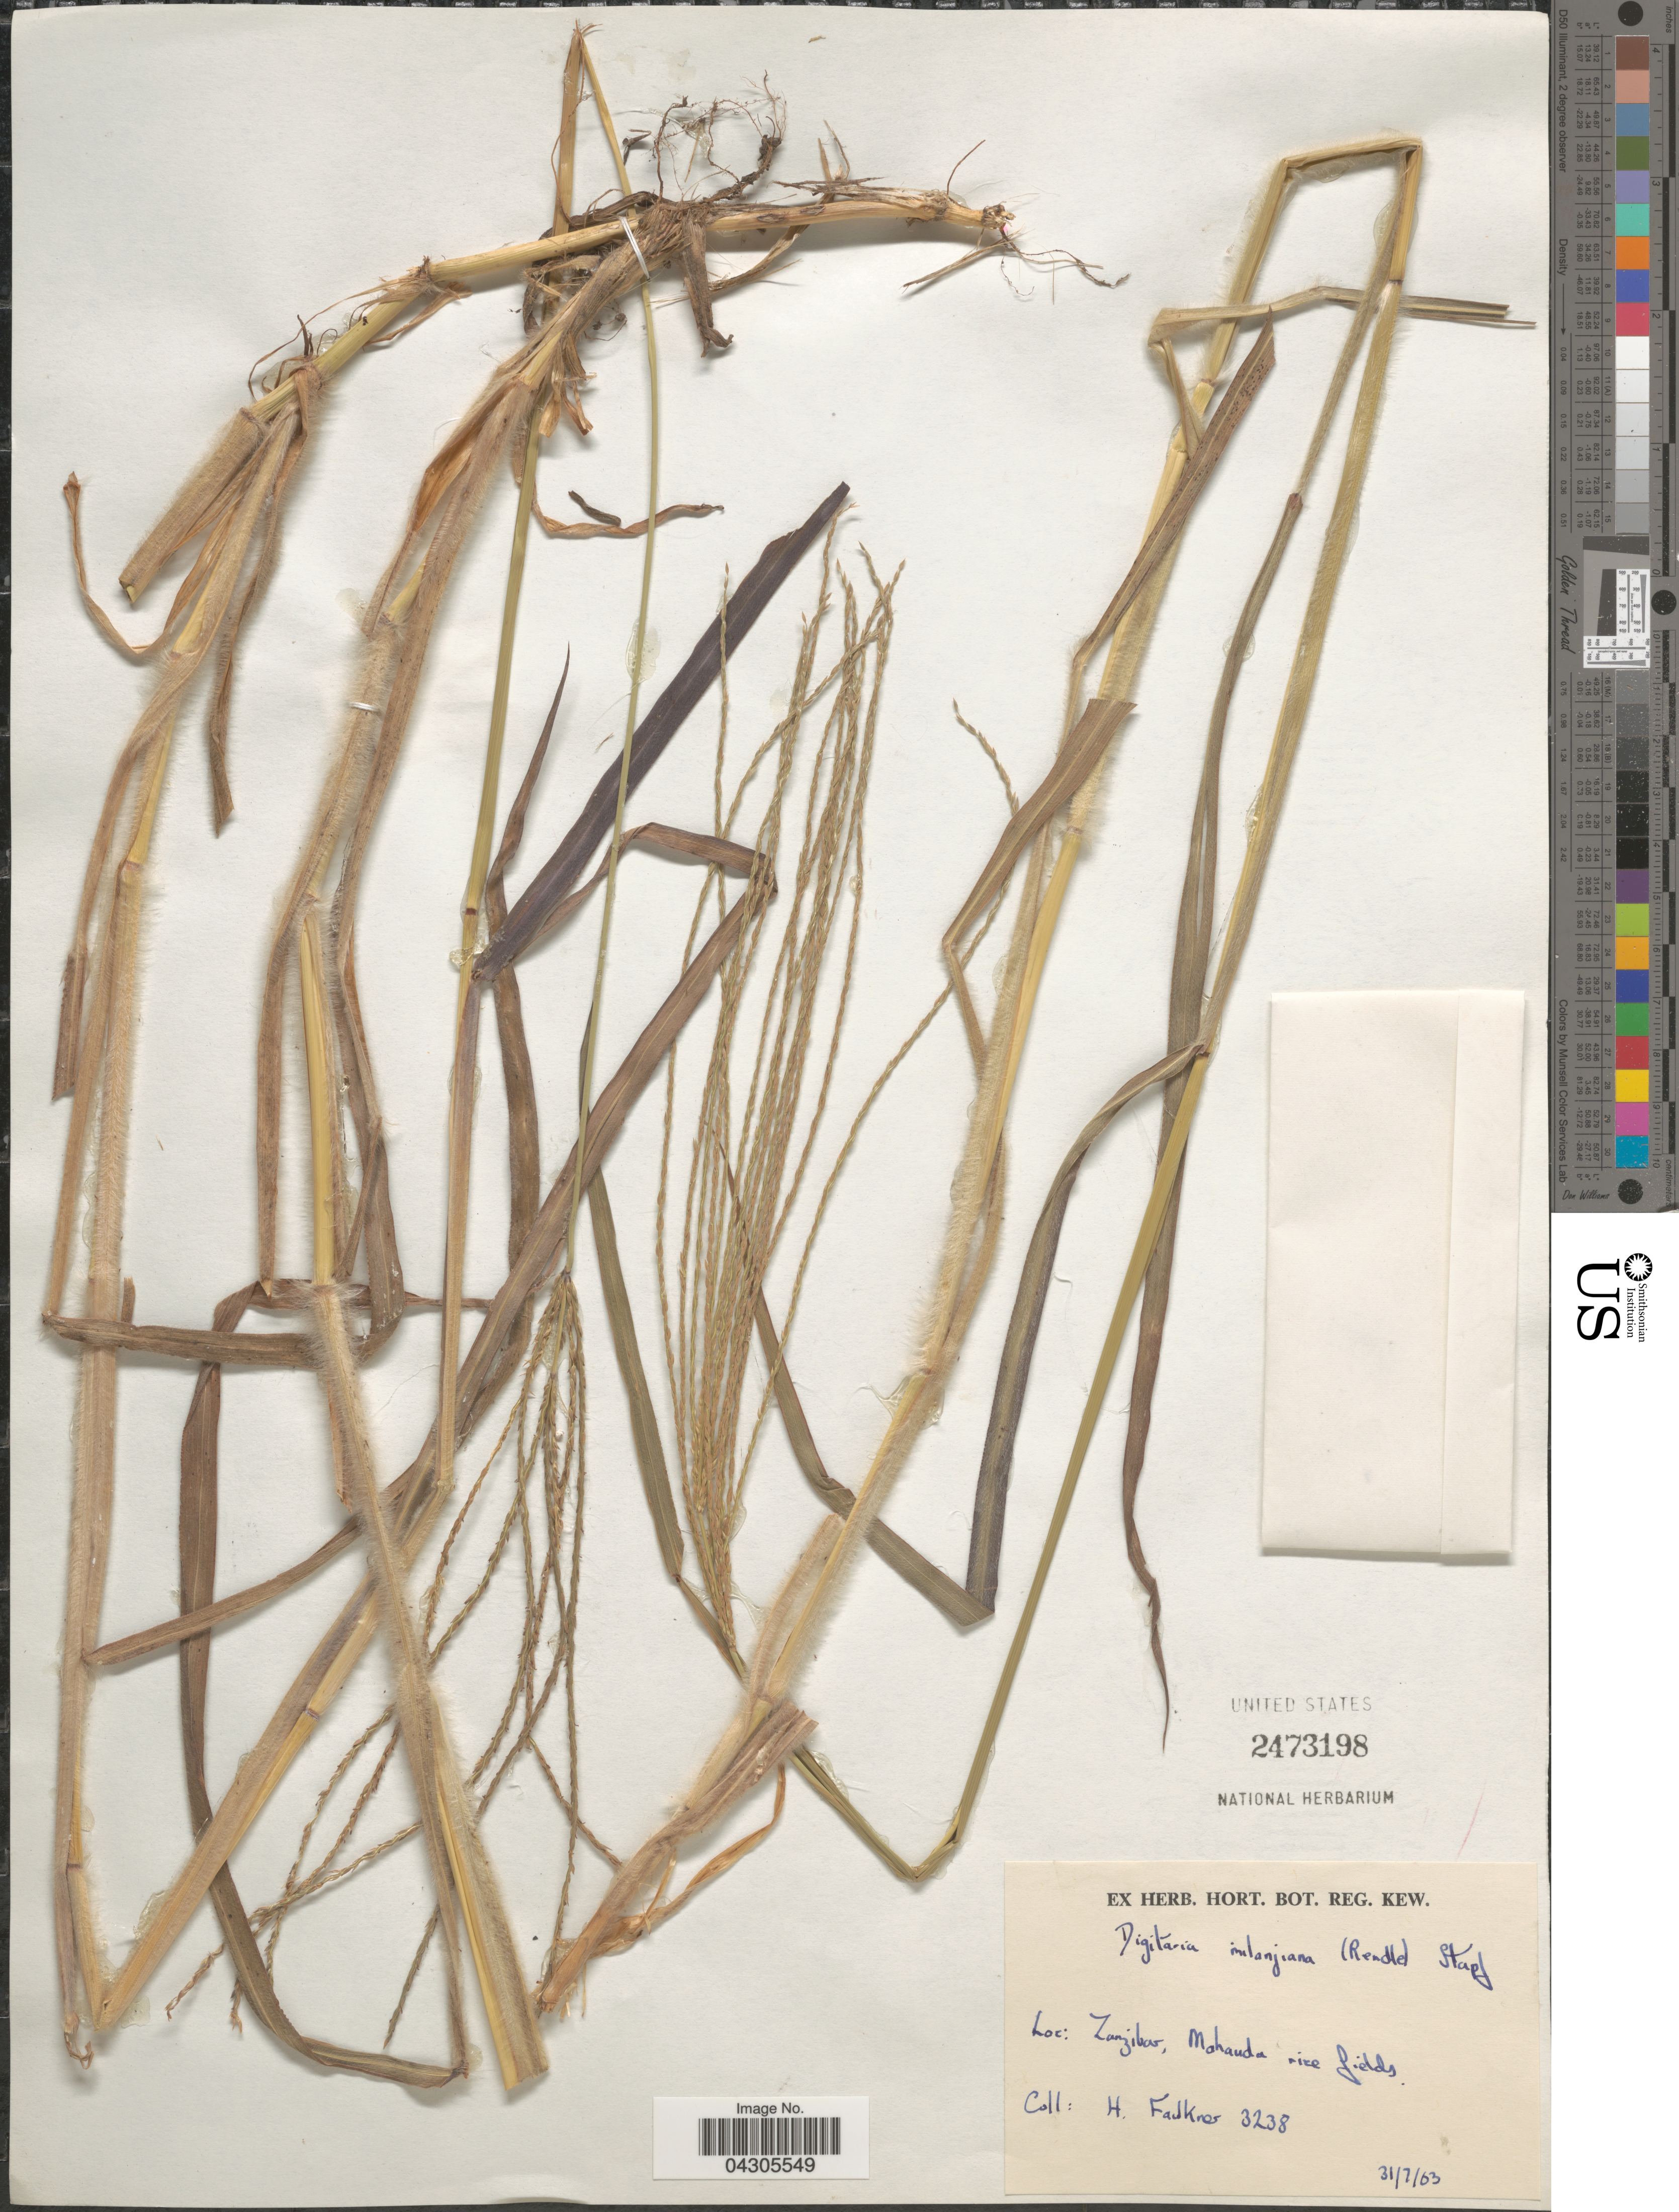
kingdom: Plantae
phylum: Tracheophyta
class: Liliopsida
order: Poales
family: Poaceae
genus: Digitaria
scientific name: Digitaria milanjiana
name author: (Rendle) Stapf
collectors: H. Faulkner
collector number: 3238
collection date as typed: Transcribed d/m/y: 31/7/63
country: Tanzania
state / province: Zanzibar North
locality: Mahauda rize fields.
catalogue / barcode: US 2473198